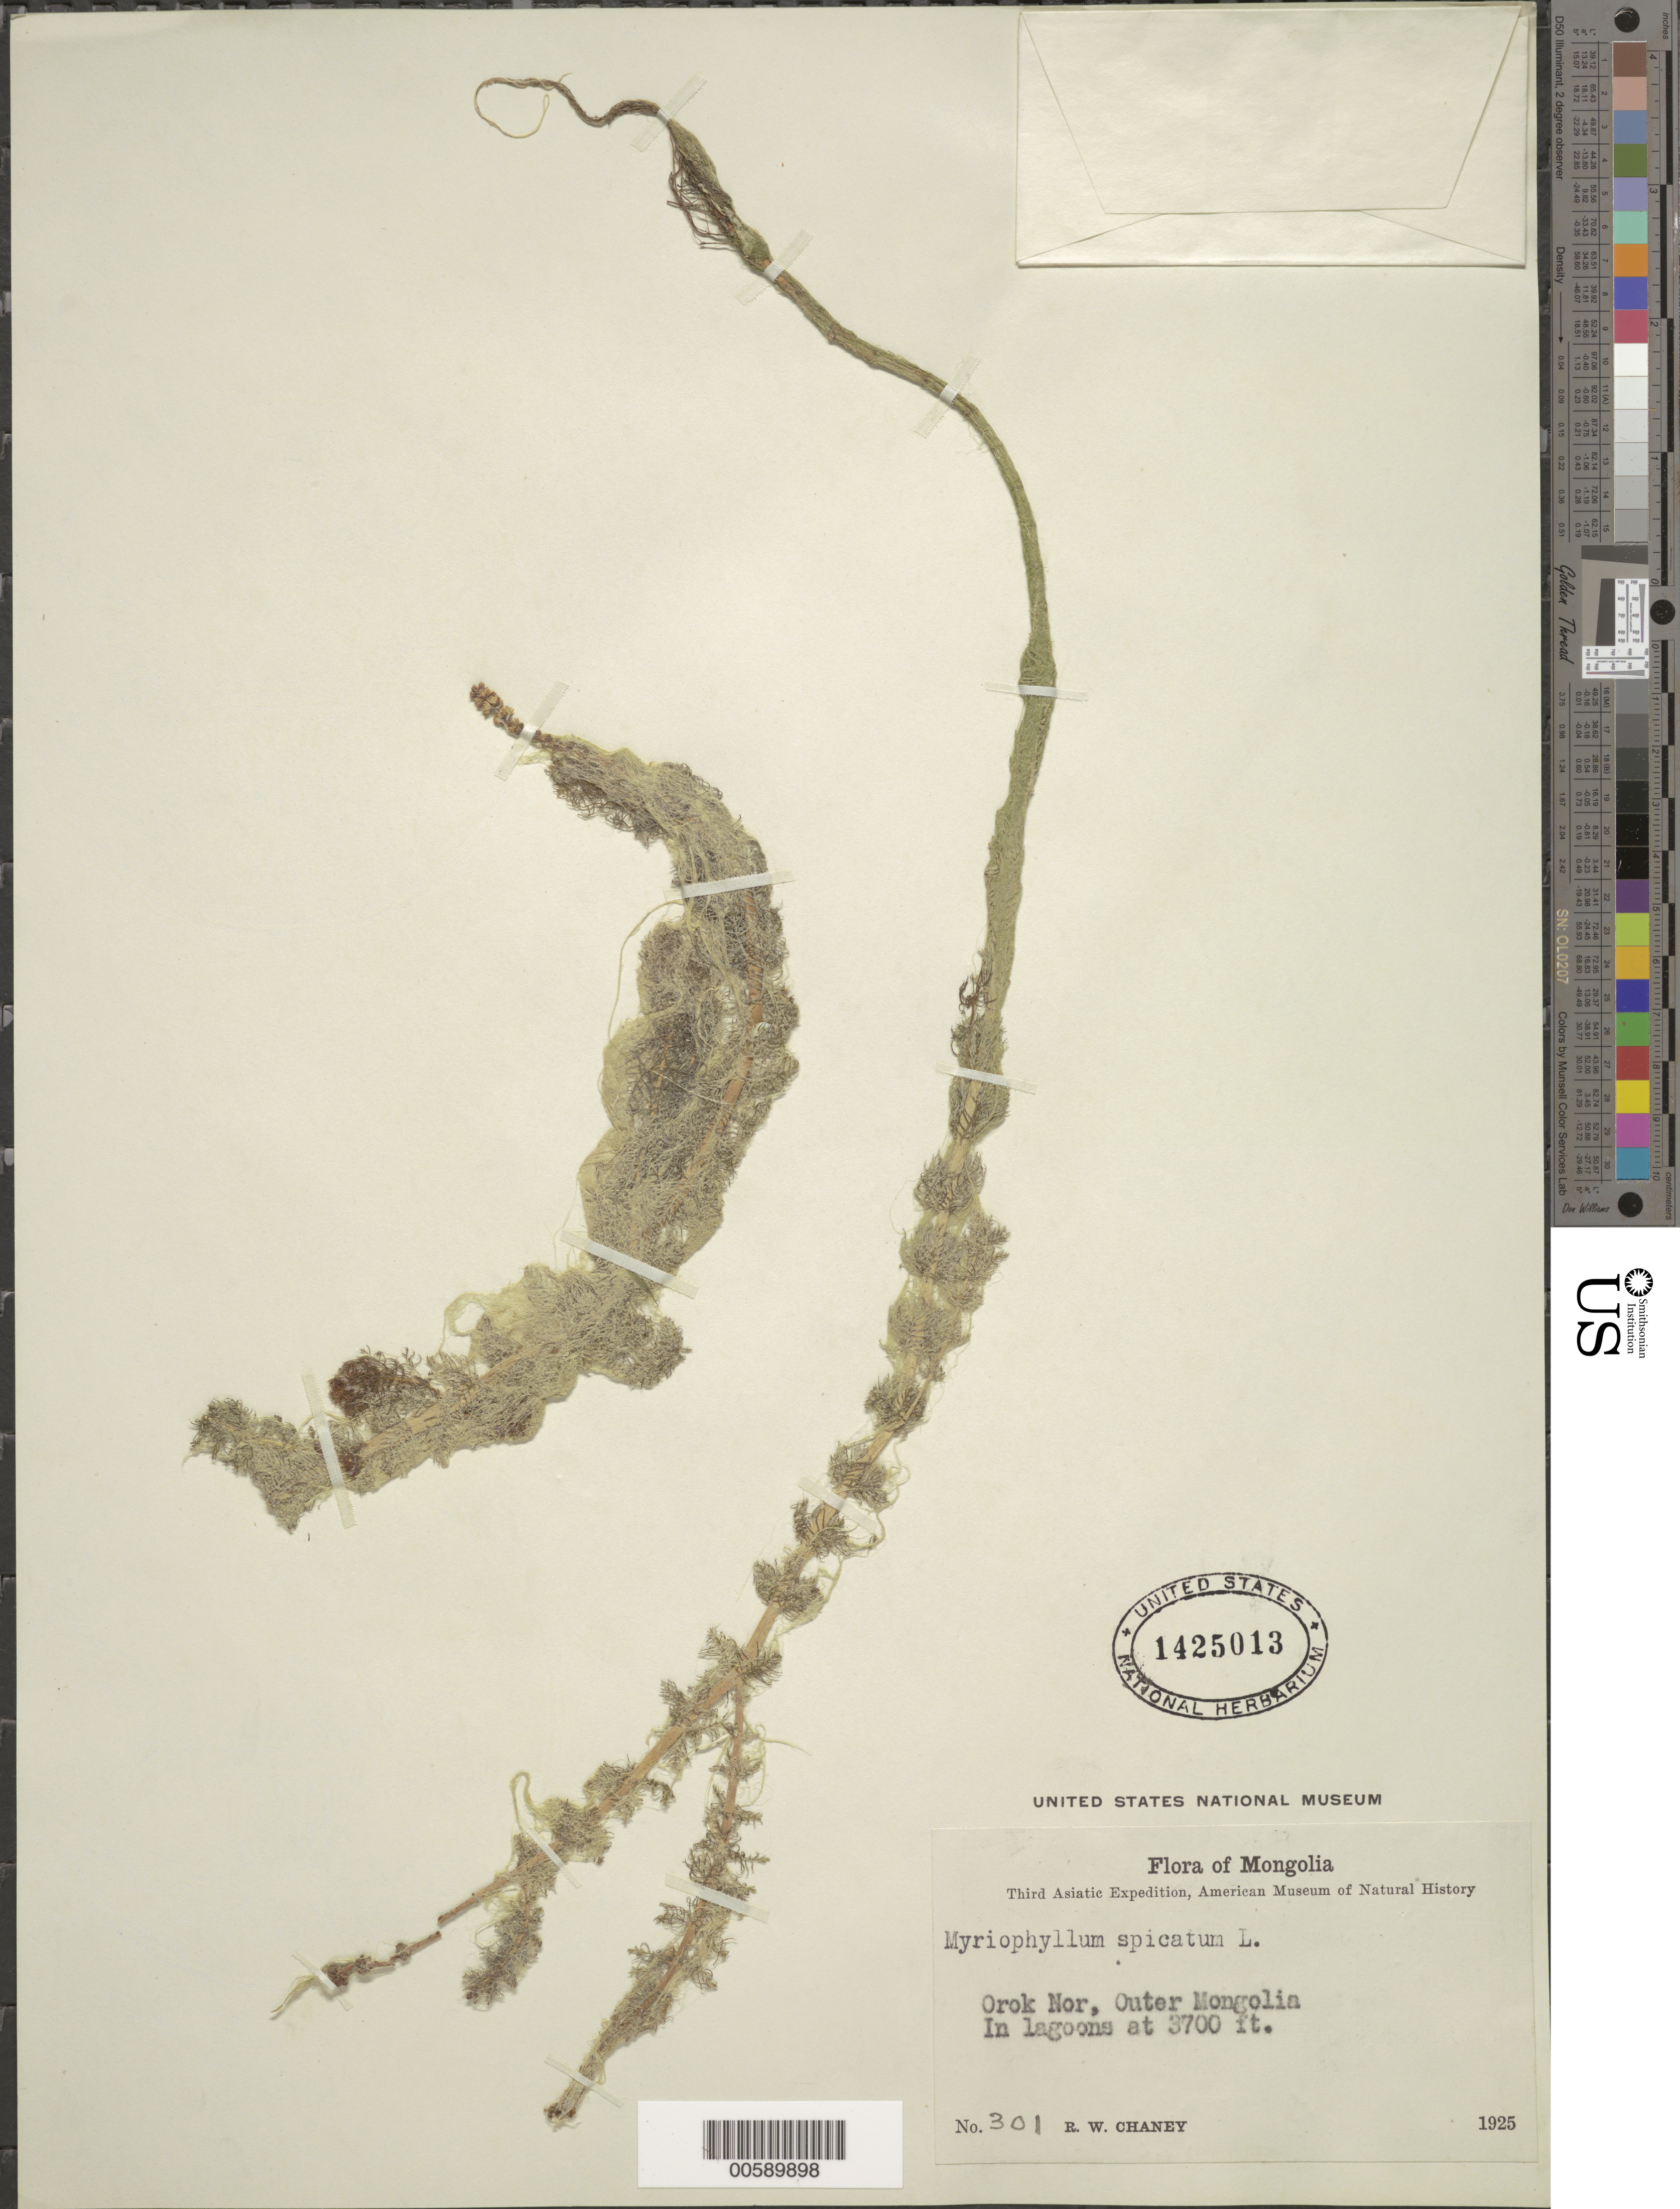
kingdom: Plantae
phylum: Tracheophyta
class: Magnoliopsida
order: Saxifragales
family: Haloragaceae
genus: Myriophyllum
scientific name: Myriophyllum spicatum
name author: L.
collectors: R. Chaney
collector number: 301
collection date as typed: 1925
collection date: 1925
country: Mongolia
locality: Orok Nor, Outer Mongolia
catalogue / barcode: US 1425013